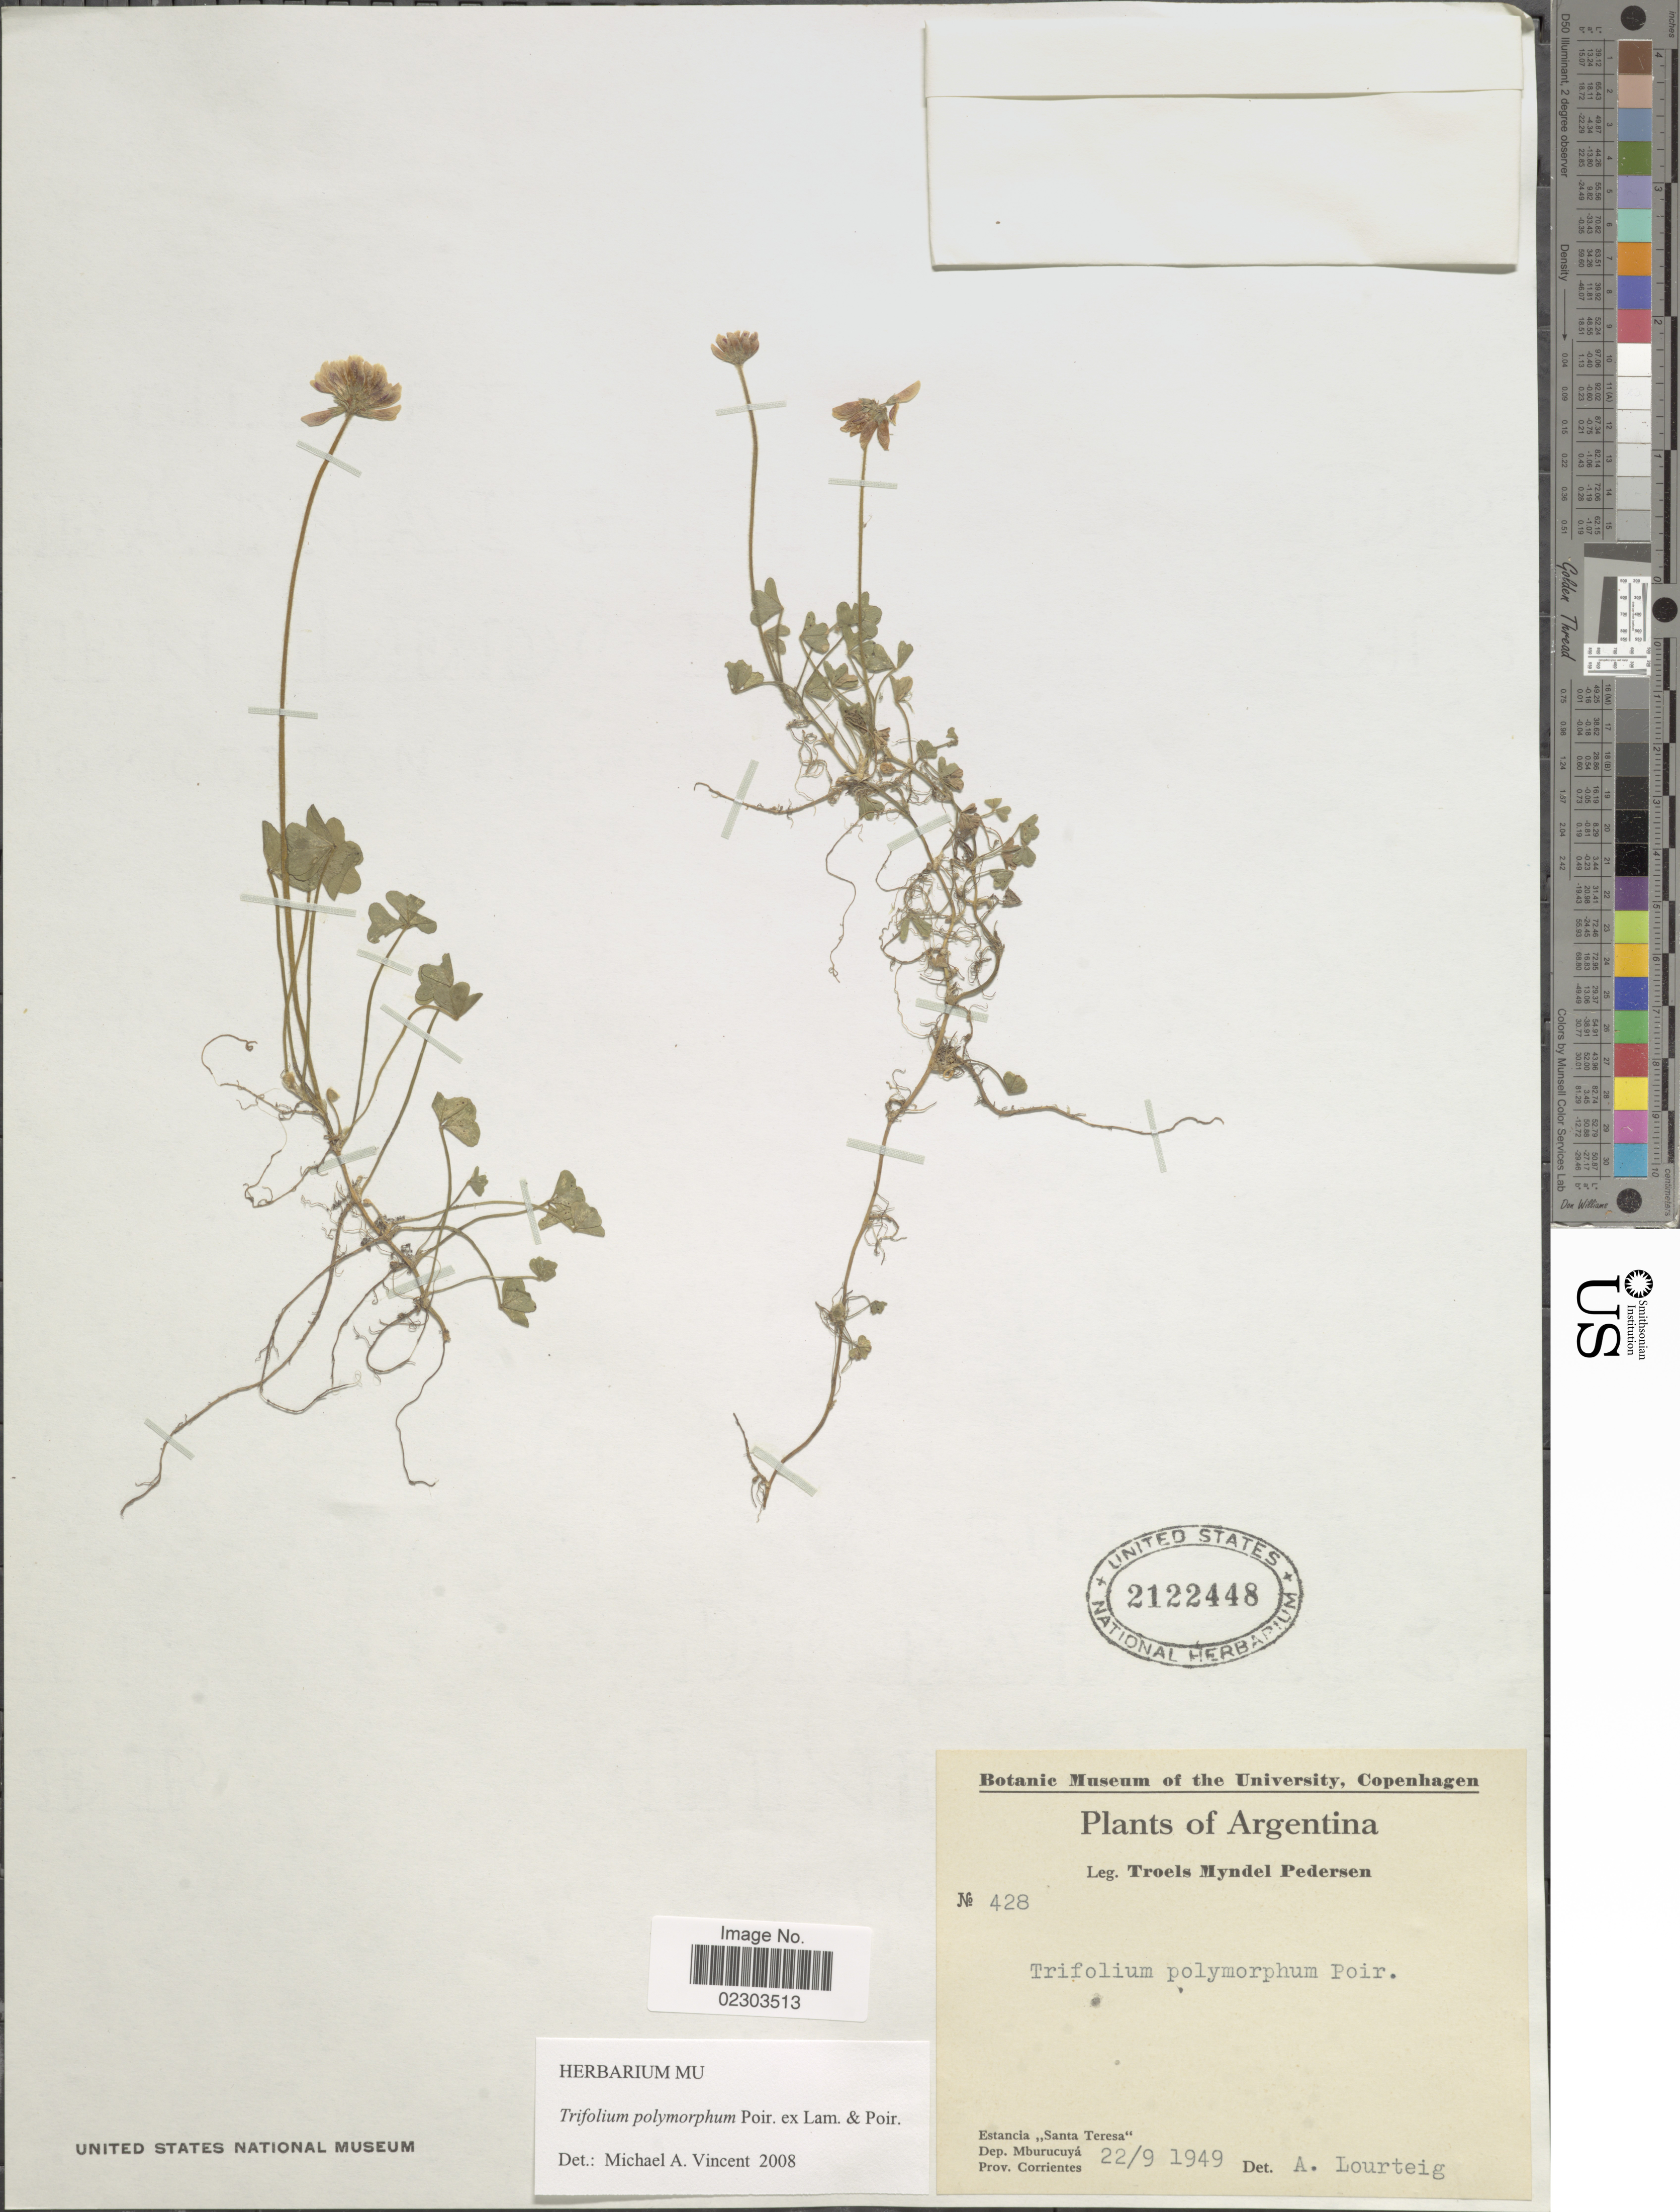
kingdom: Plantae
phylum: Tracheophyta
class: Magnoliopsida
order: Fabales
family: Fabaceae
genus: Trifolium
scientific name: Trifolium polymorphum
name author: Poir.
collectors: T. Pederson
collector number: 428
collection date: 1949-09-22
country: Argentina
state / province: Corrientes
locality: Estancia Santa Teresa, Dep. Mburucuyá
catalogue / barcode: US 2122448